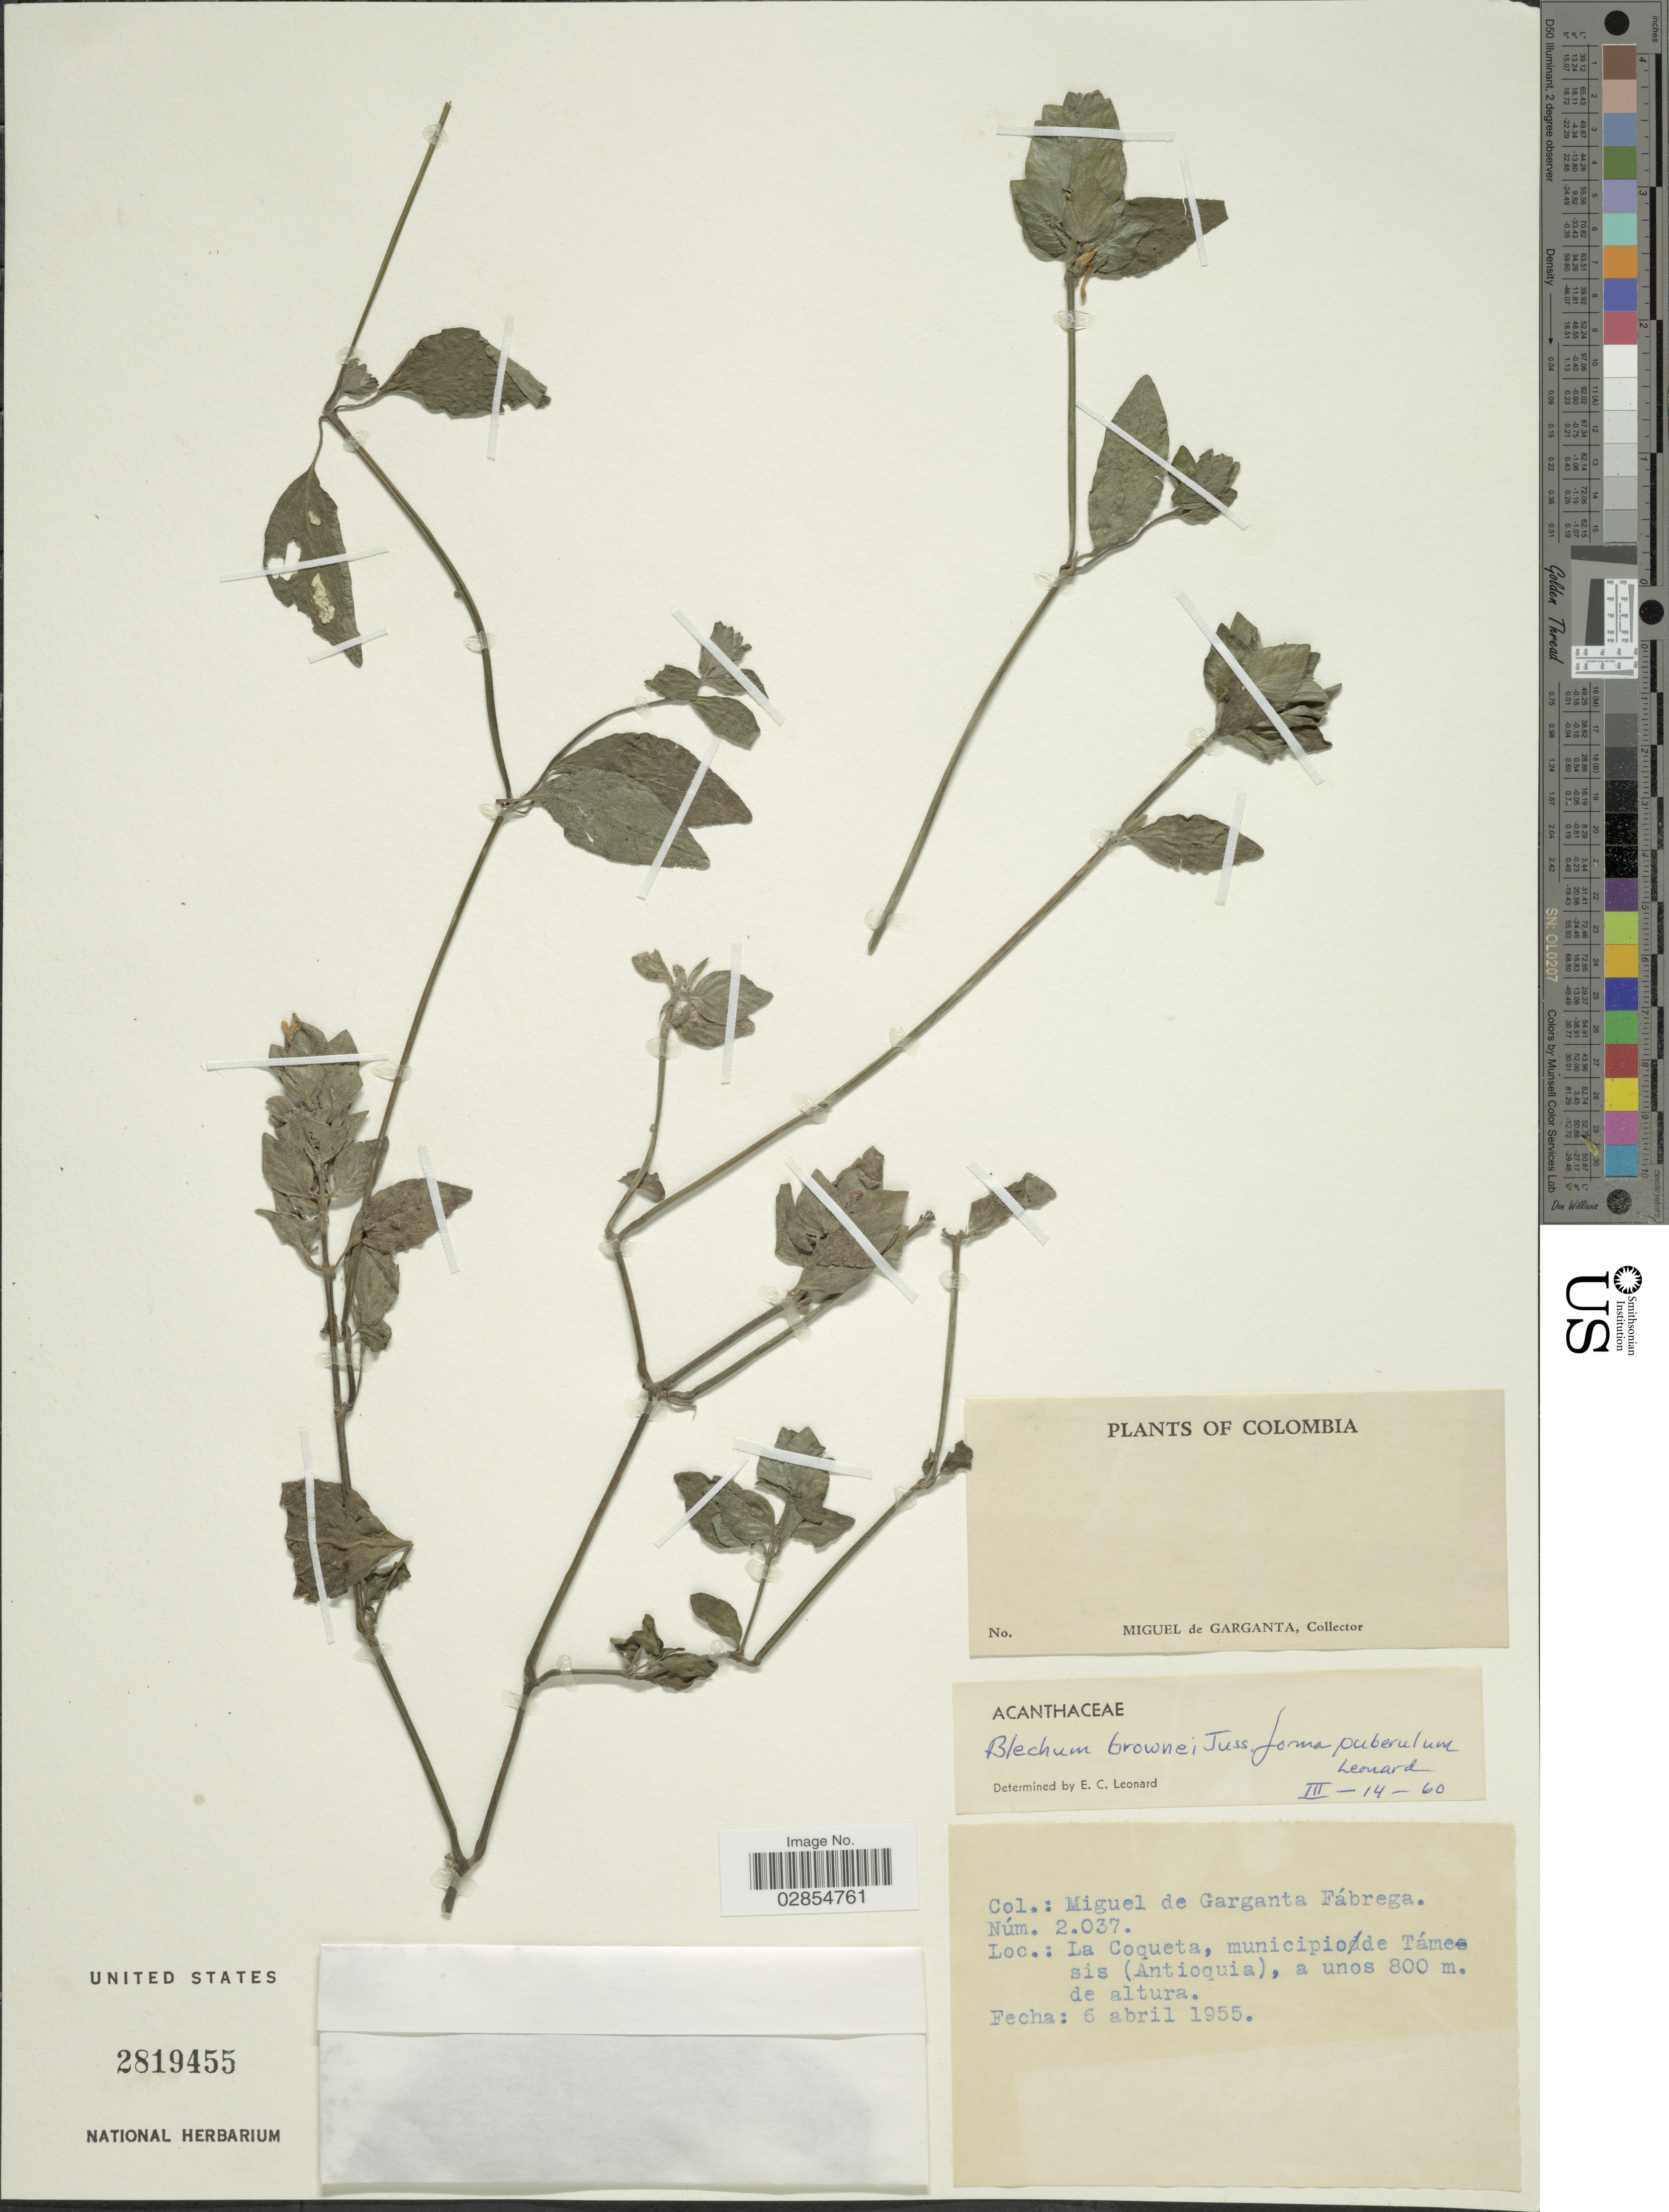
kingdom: Plantae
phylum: Tracheophyta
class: Magnoliopsida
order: Lamiales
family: Acanthaceae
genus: Blechum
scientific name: Blechum pyramidatum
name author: (Lam.) Urb.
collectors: M. Fabrega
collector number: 2037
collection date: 1955-04-06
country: Colombia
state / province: Antioquia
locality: La Coquieta, municipio de Támesis (Antioquia).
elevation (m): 800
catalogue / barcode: US 2819455